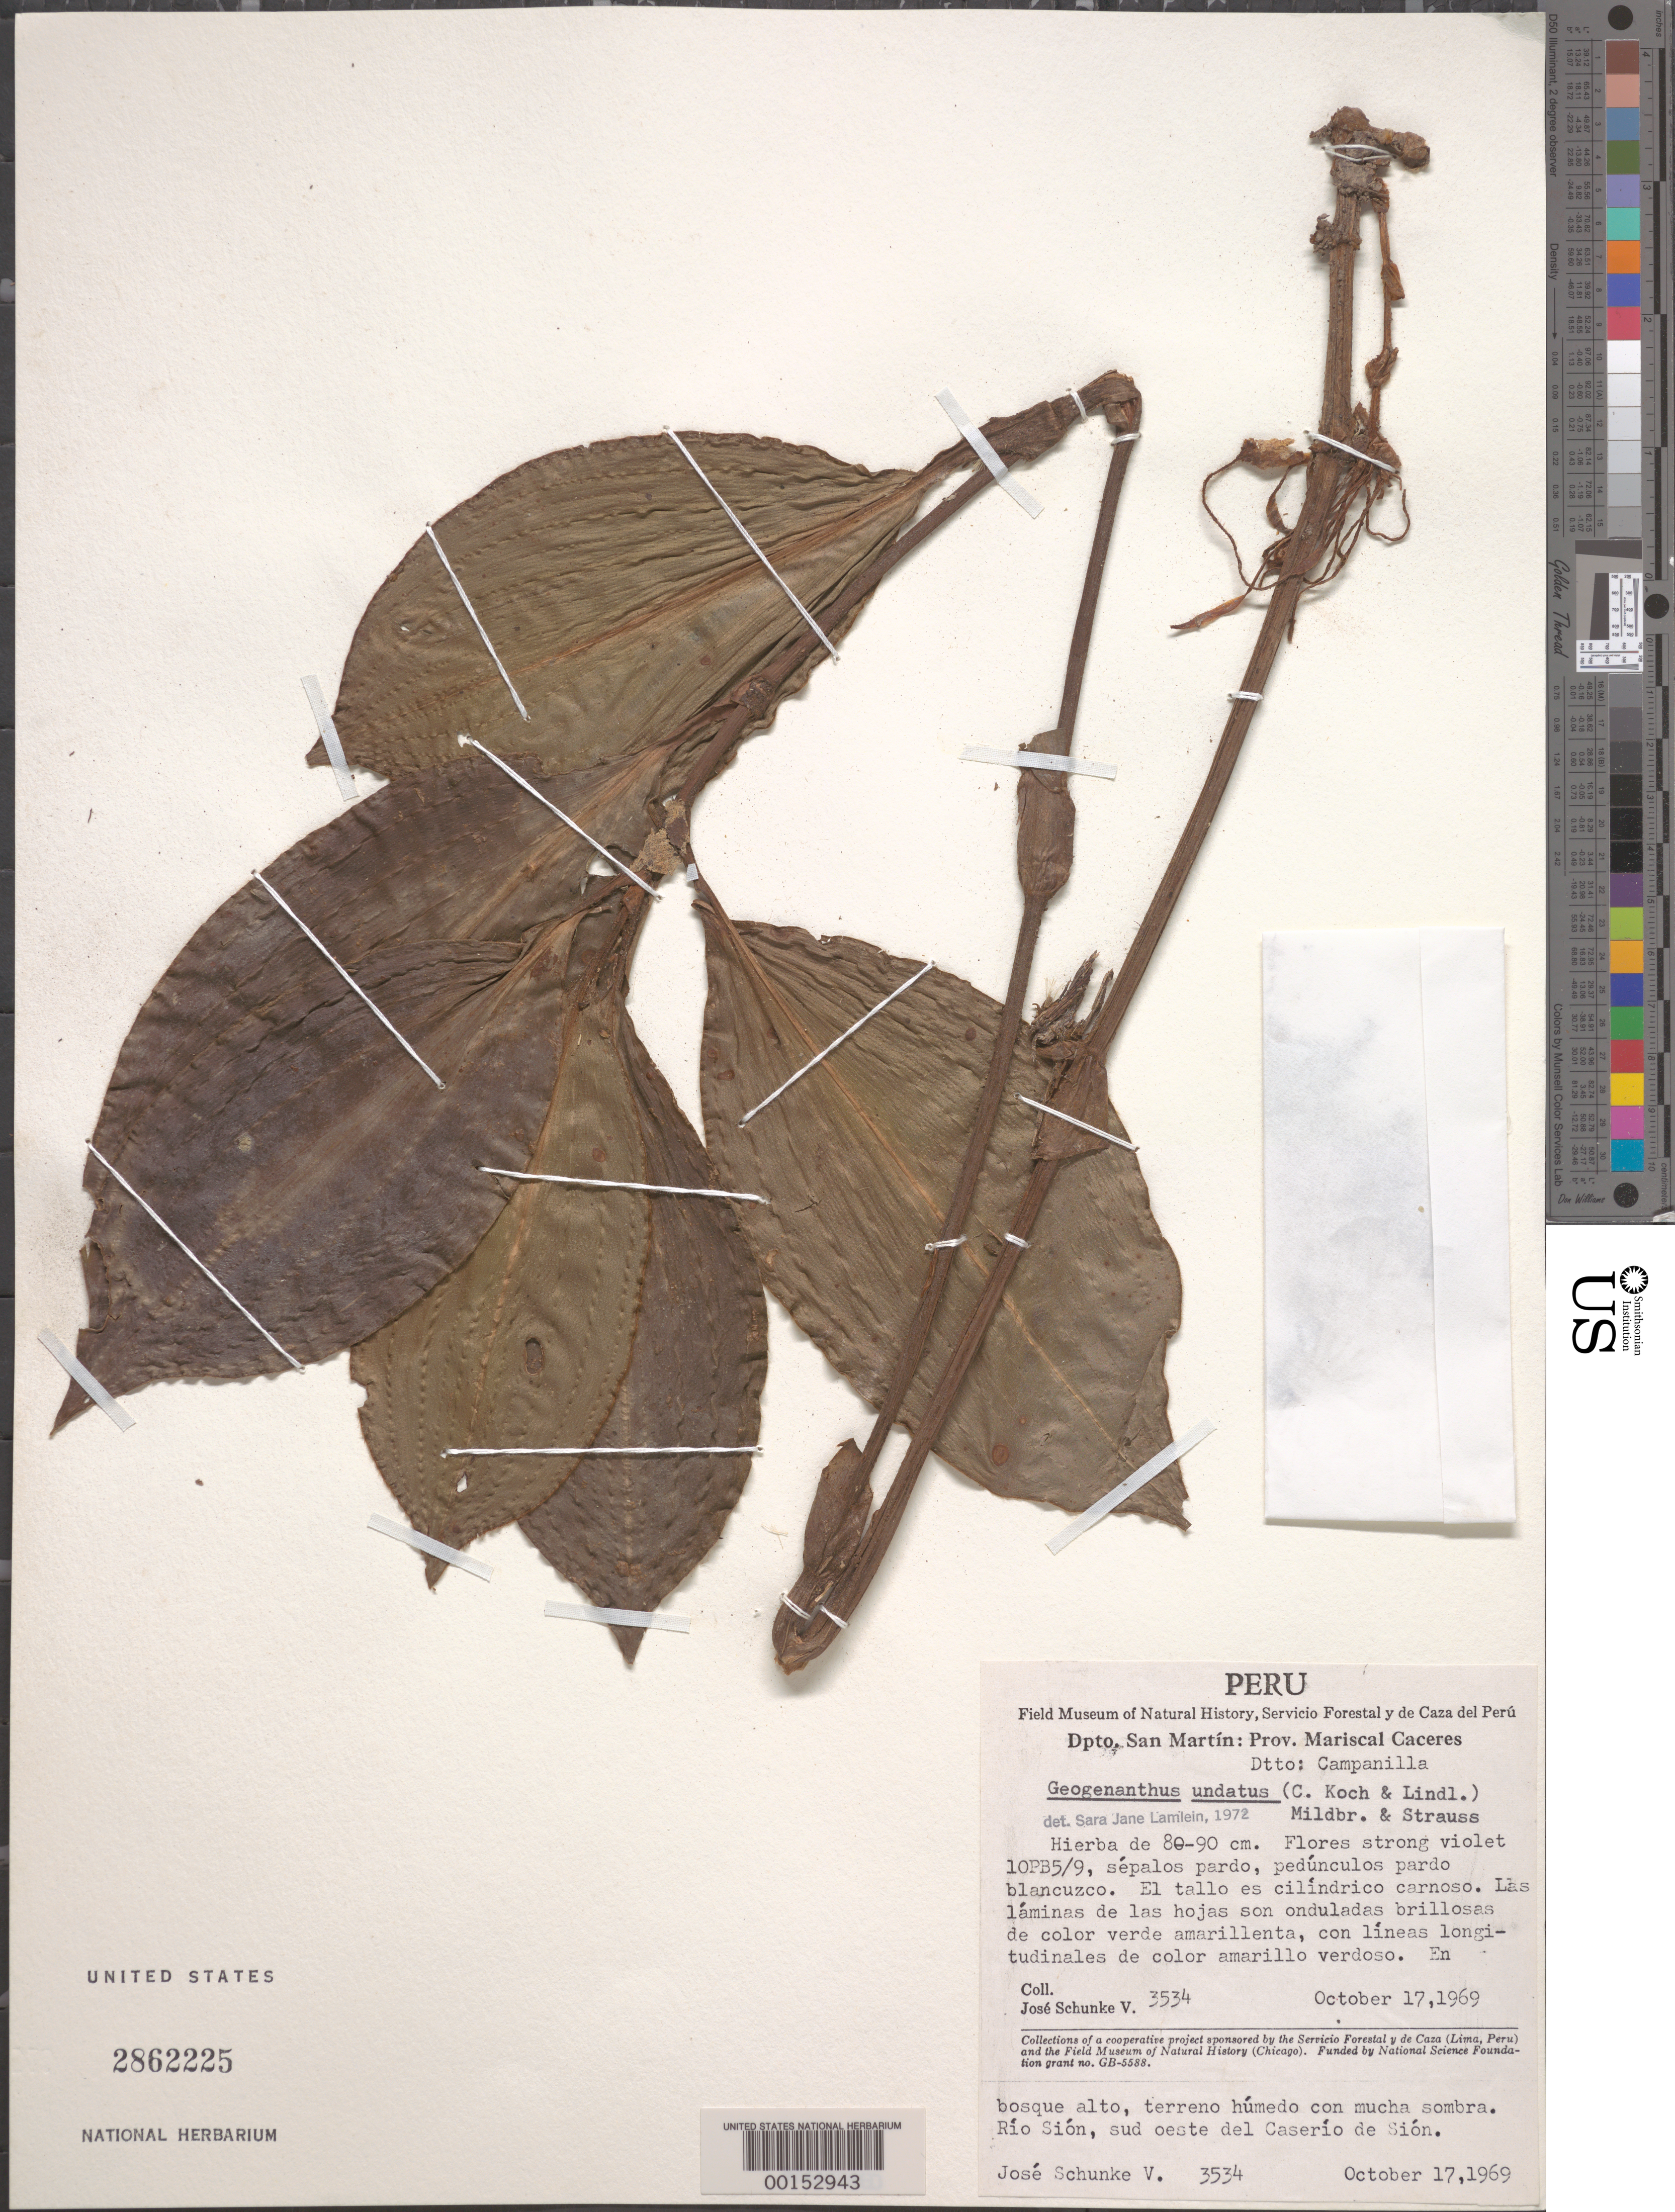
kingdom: Plantae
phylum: Tracheophyta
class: Liliopsida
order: Commelinales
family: Commelinaceae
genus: Geogenanthus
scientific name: Geogenanthus poeppigii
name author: (Miq.) Faden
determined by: Lamlein, S. J.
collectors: J. Schunke Vigo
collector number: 3534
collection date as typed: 17 Oct 1969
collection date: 1969-10-17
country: Peru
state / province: San Martín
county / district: Mariscal Cáceres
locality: Campanilla; rio sion, se of caserio de sion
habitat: Moist, sunny soil, forest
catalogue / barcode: US 2862225